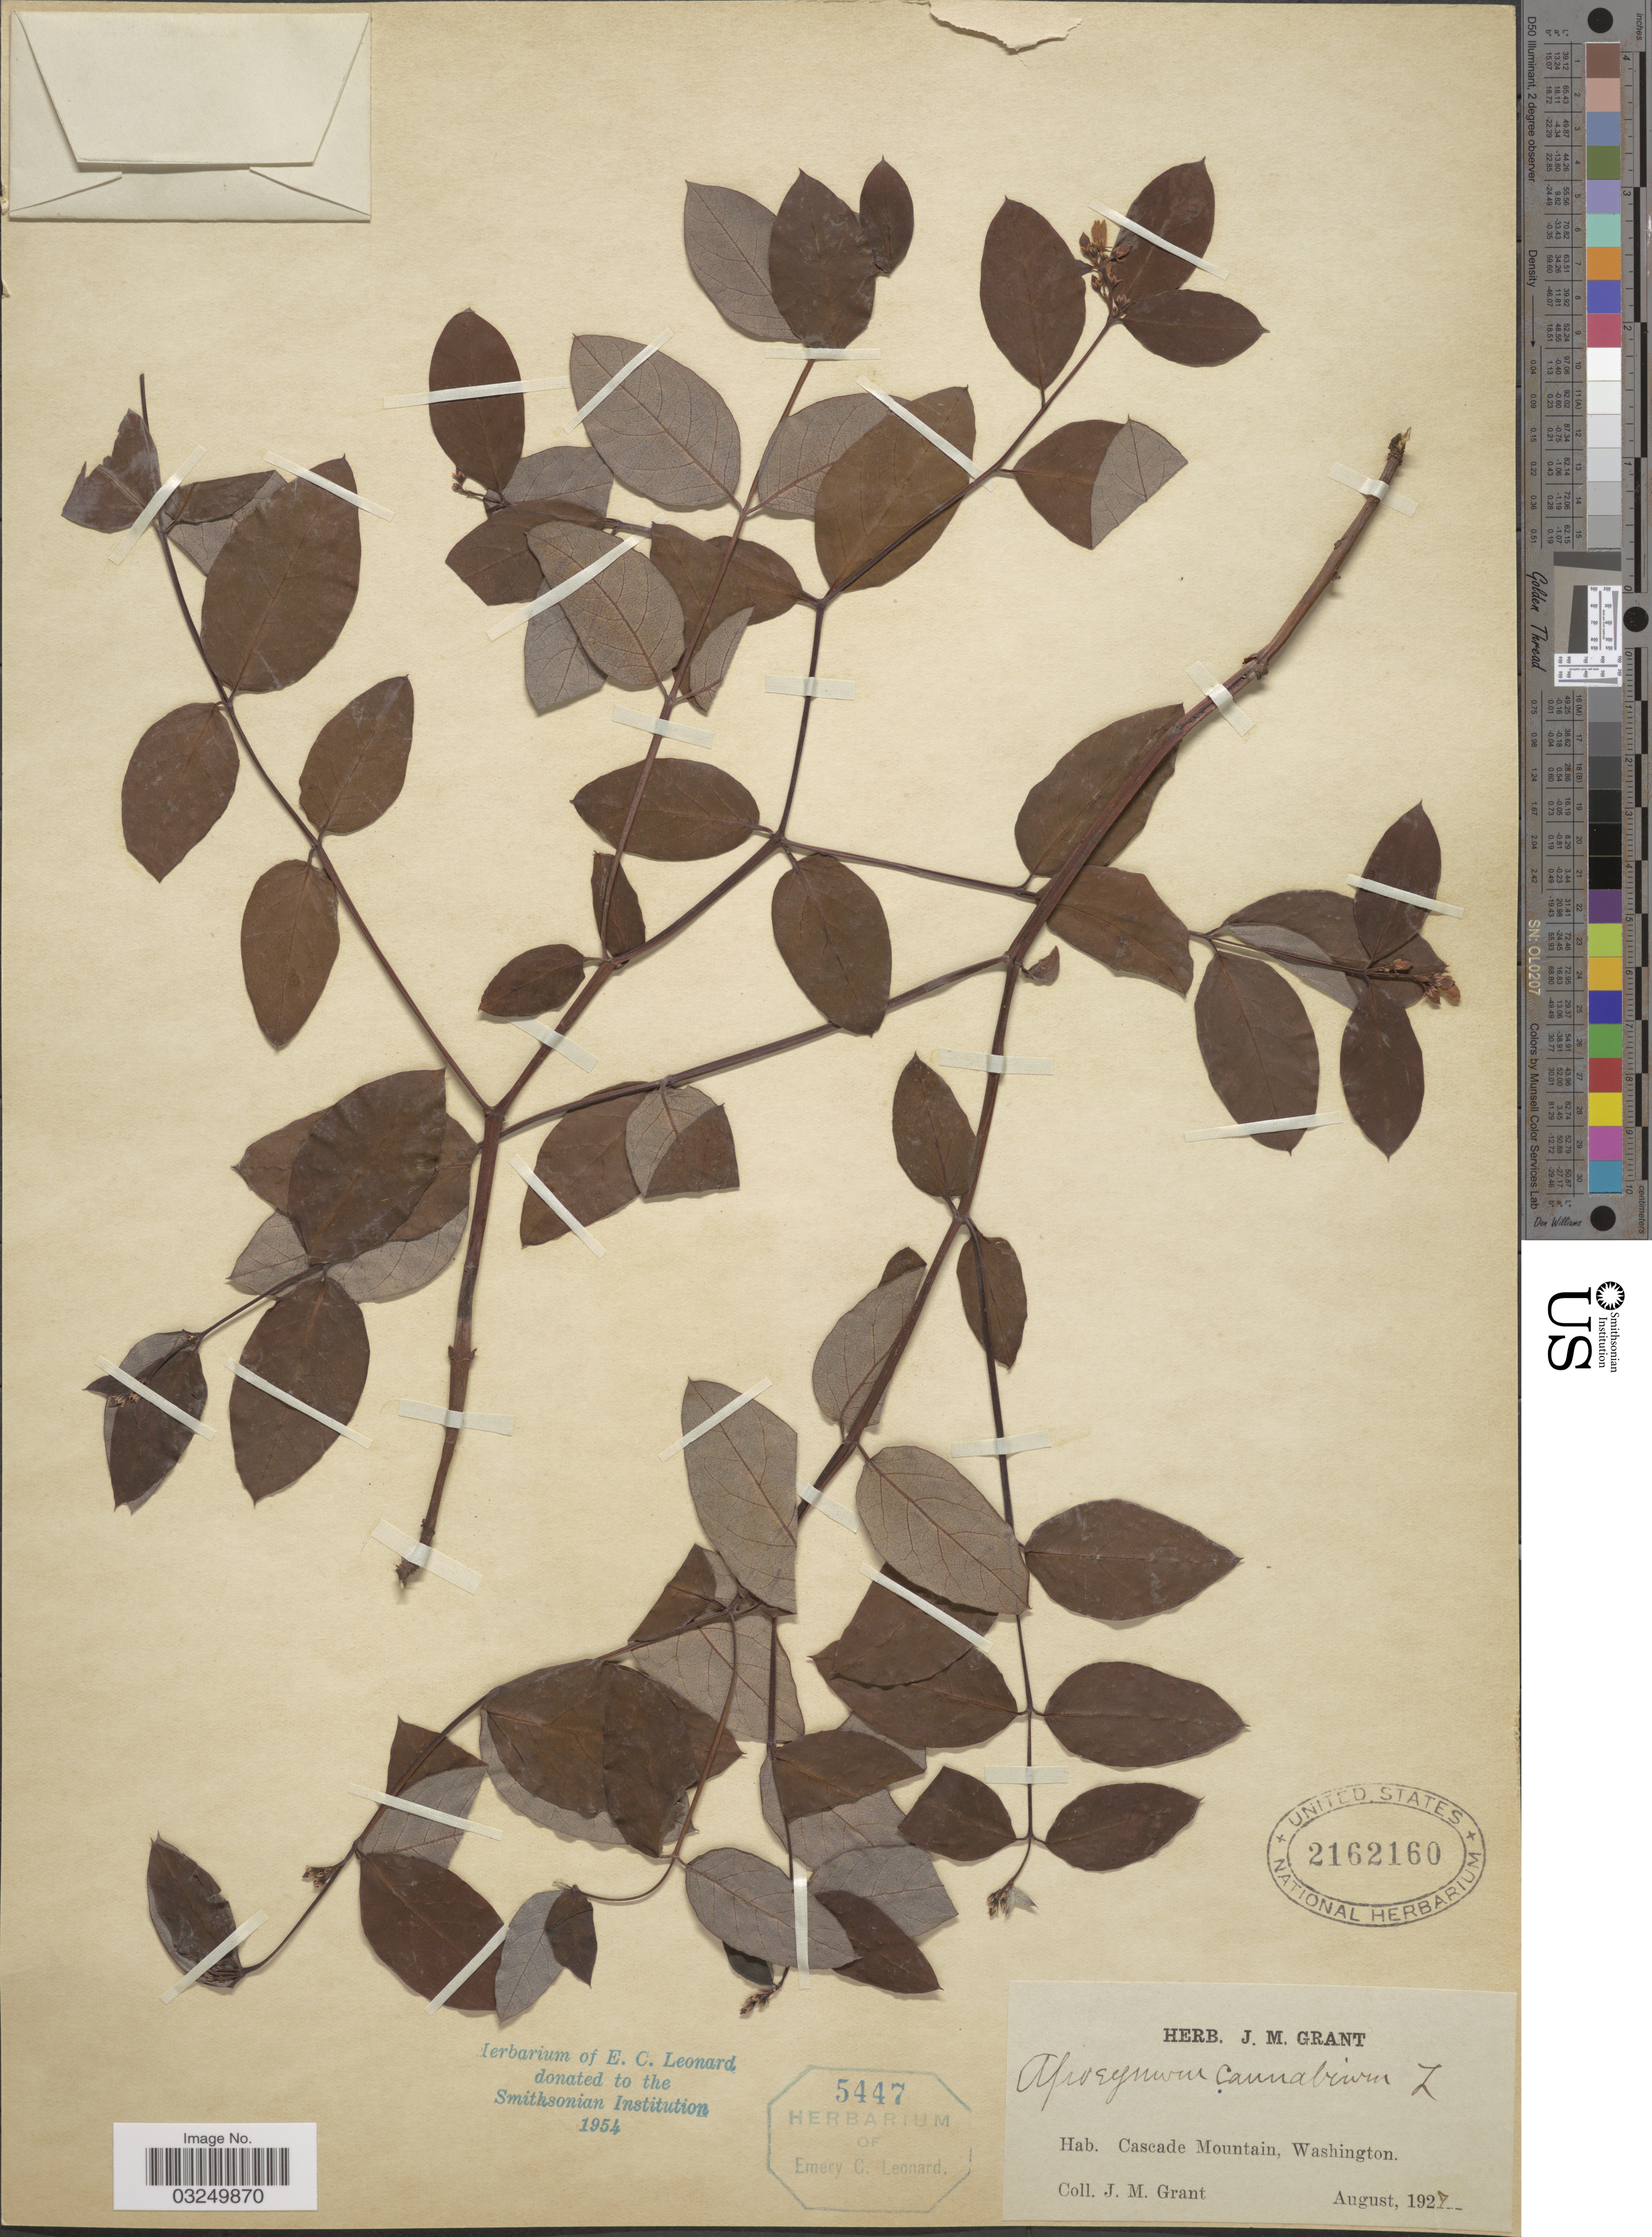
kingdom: Plantae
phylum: Tracheophyta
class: Magnoliopsida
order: Gentianales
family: Apocynaceae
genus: Apocynum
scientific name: Apocynum cannabinum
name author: L.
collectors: J. M. Grant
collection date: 1927-08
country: United States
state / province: Washington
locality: Cascade Mountain.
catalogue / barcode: US 2162160